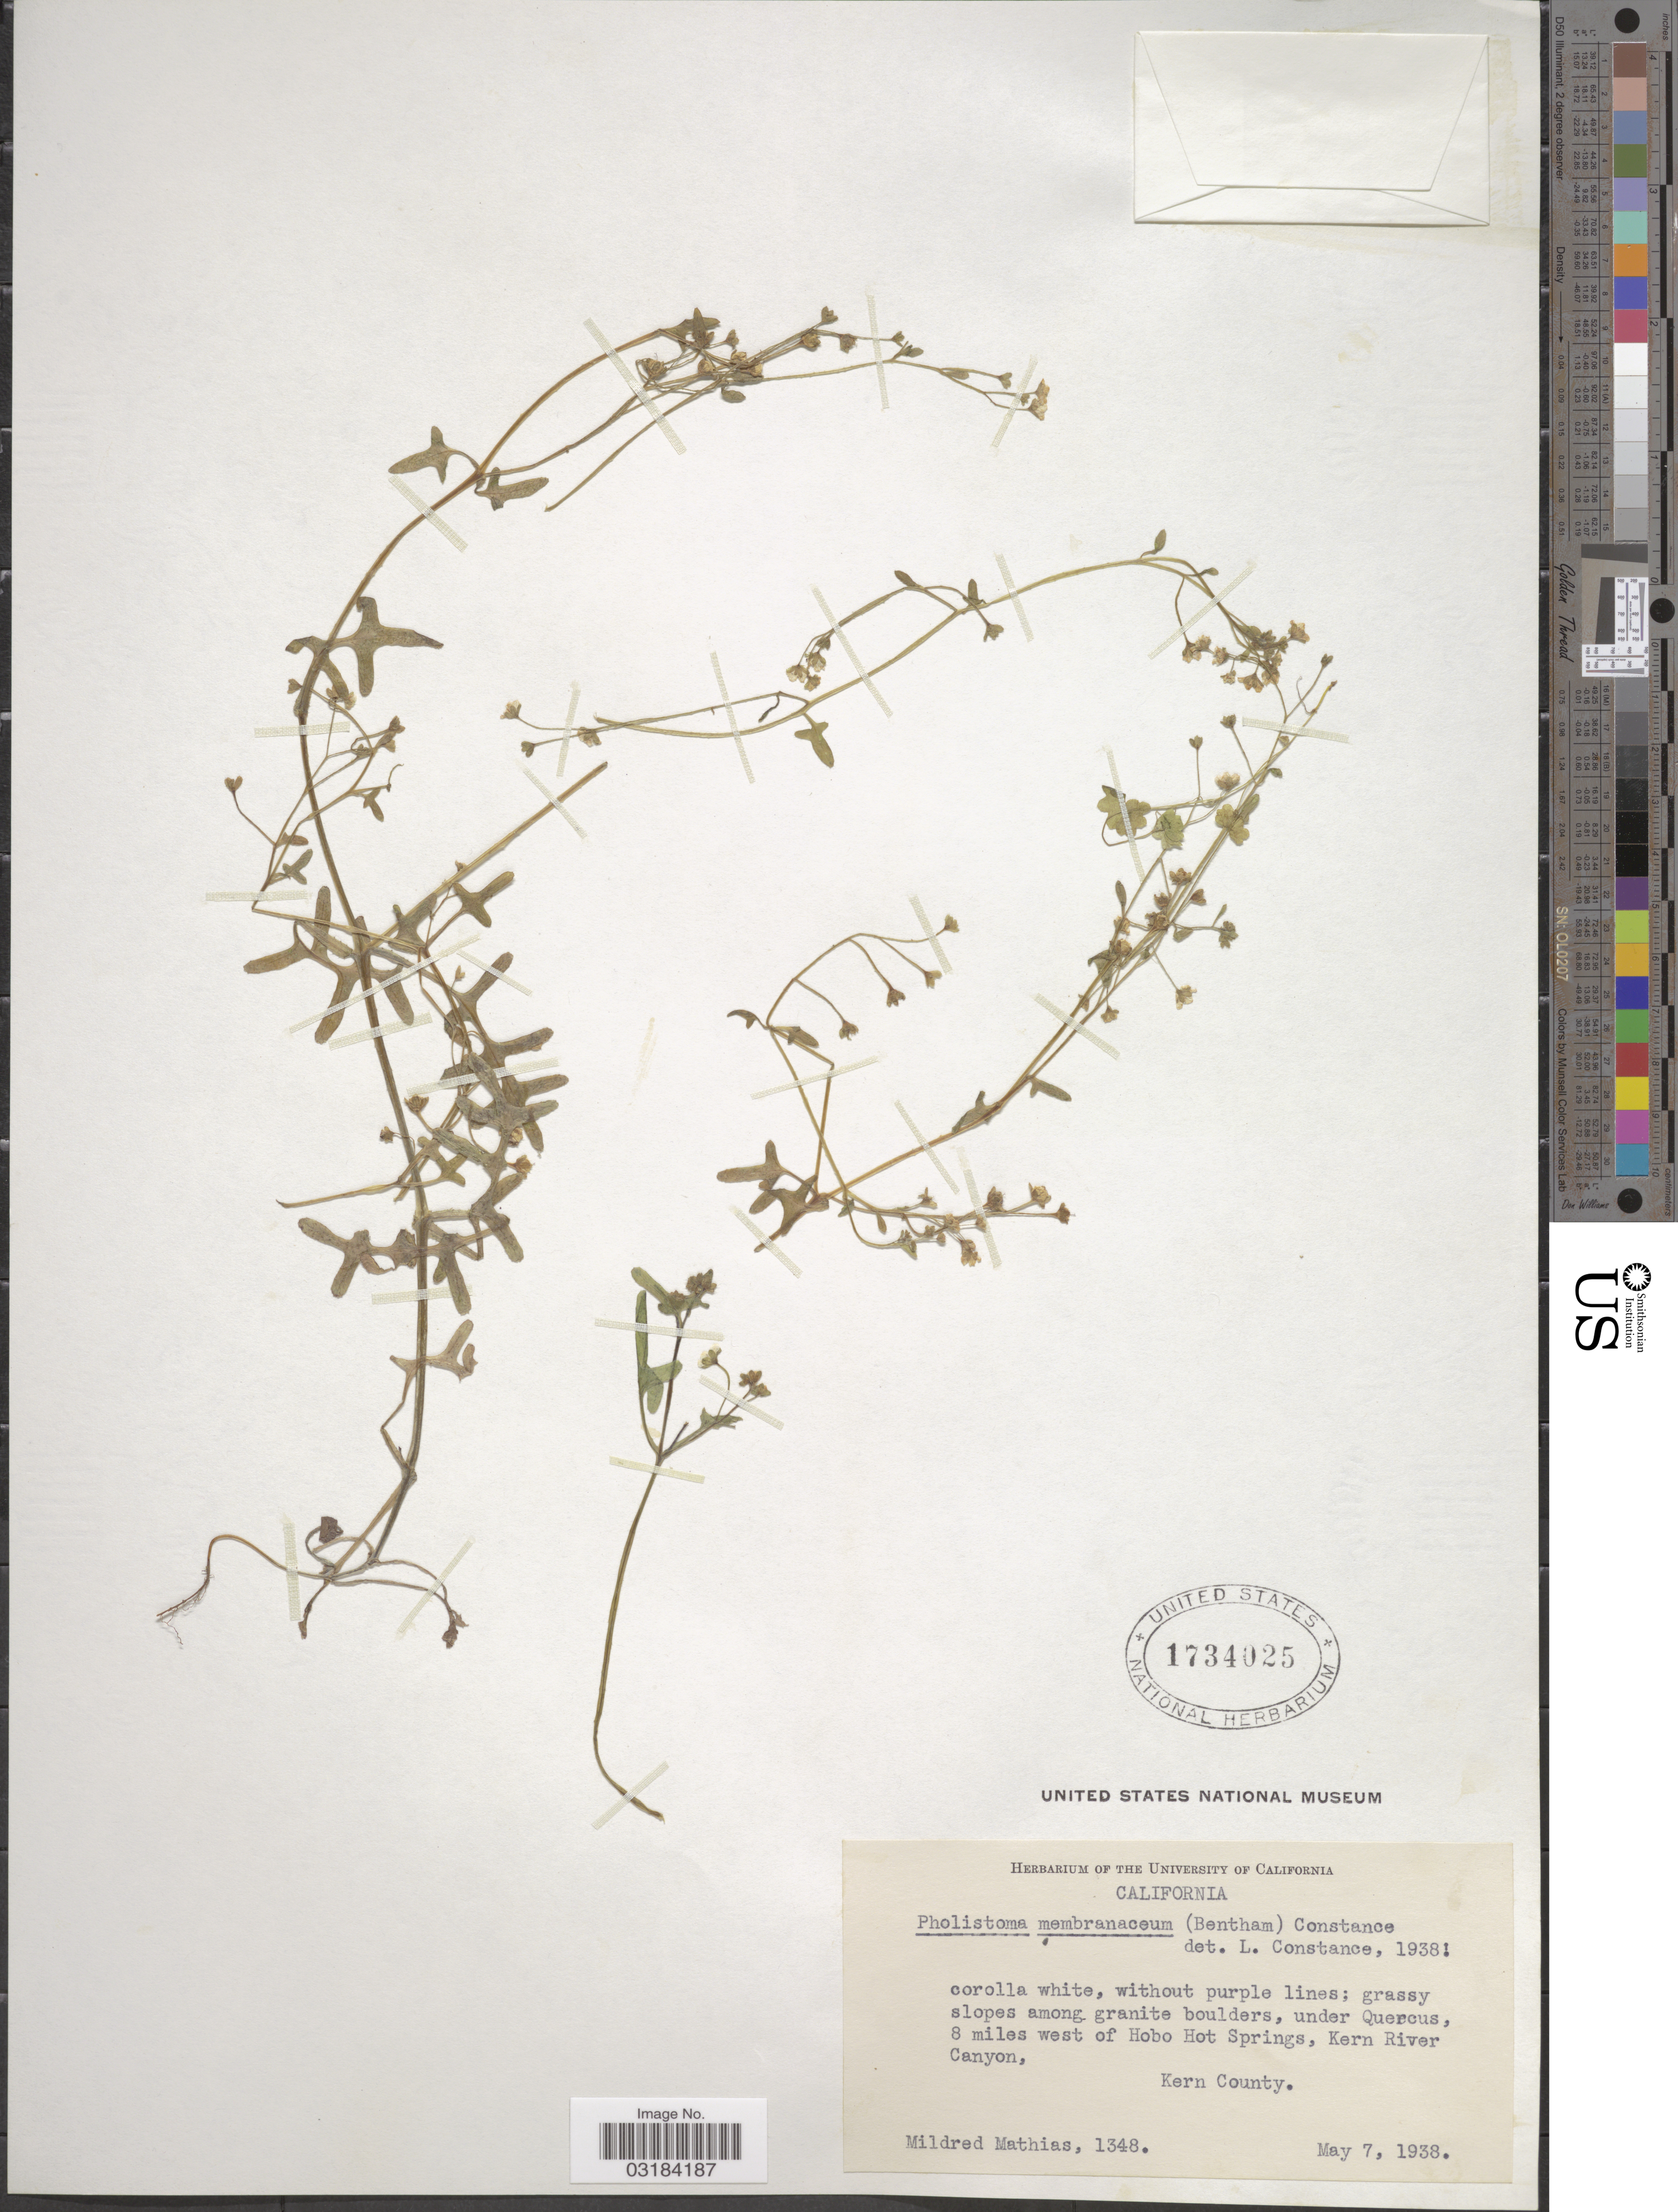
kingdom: Plantae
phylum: Tracheophyta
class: Magnoliopsida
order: Boraginales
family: Hydrophyllaceae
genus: Pholistoma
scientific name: Pholistoma membranaceum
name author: (Benth.) Constance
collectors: M. E. Mathias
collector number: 1348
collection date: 1938-05-07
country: United States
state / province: California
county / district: Kern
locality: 8 miles west of Hobo Hot Springs, Kern River Canyon, Kern County.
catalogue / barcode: US 1734025